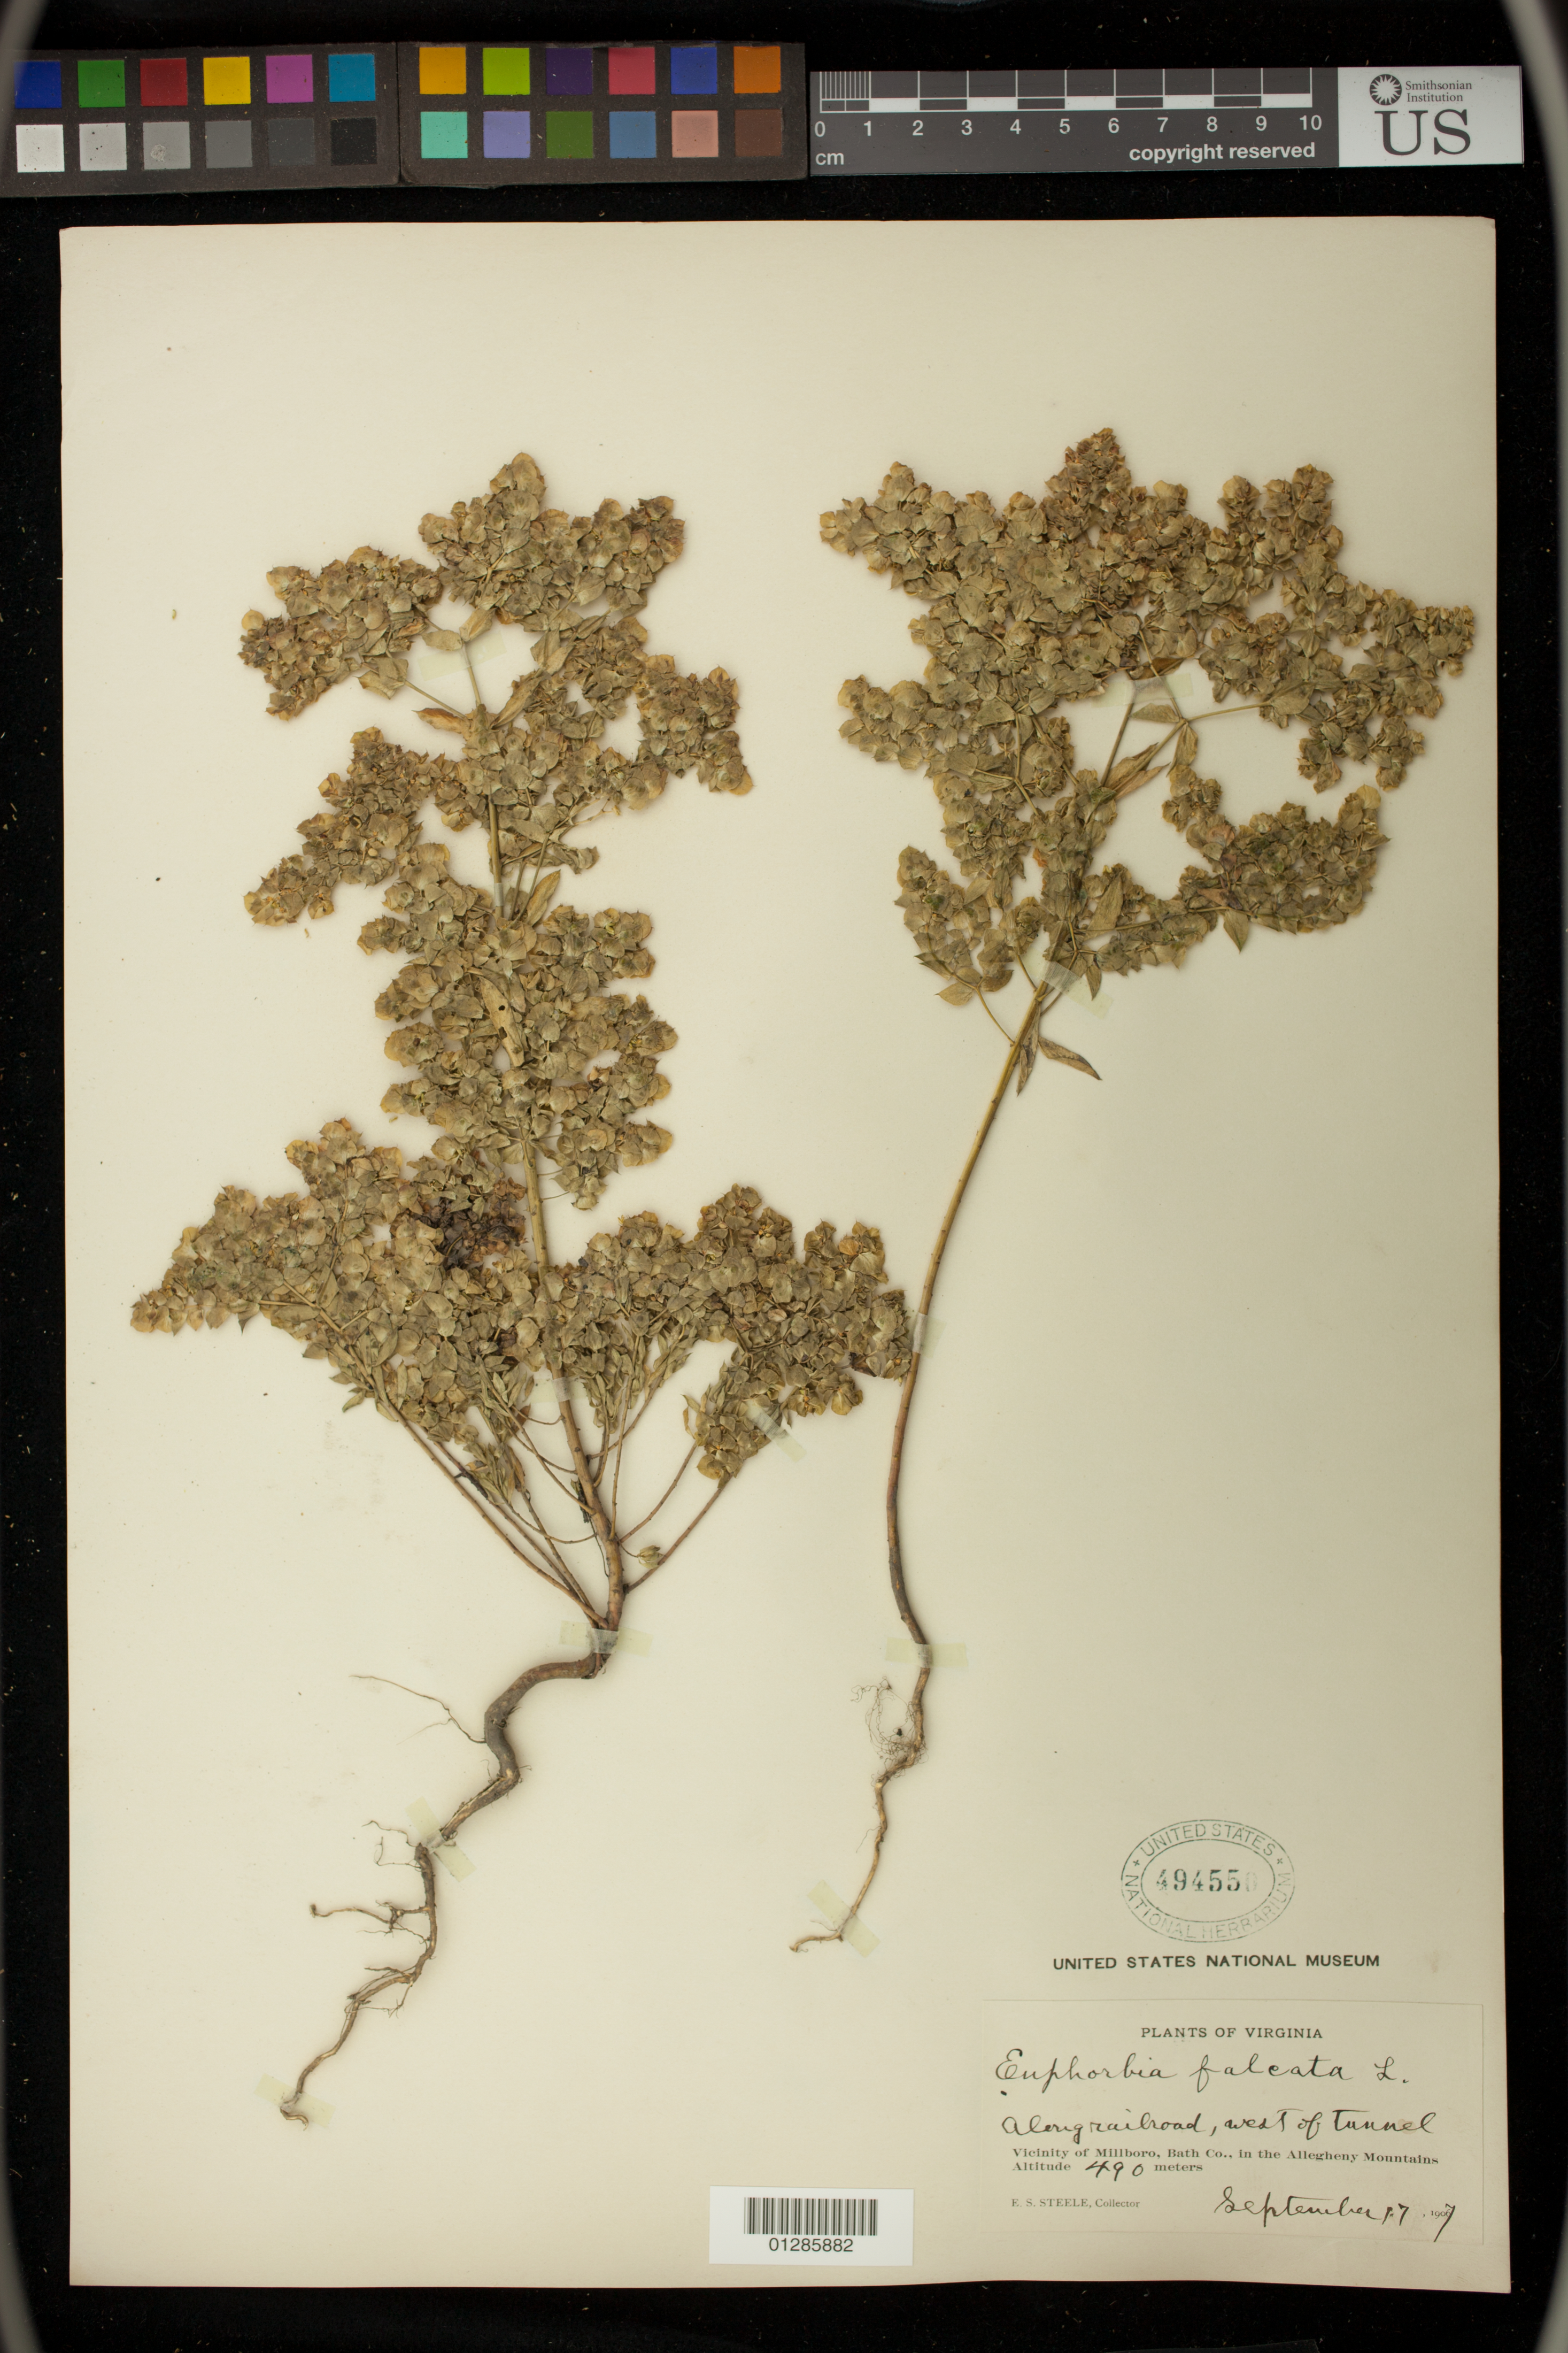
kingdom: Plantae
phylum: Tracheophyta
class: Magnoliopsida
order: Malpighiales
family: Euphorbiaceae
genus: Euphorbia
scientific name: Euphorbia falcata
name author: L.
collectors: E. Steele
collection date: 1907-09-17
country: United States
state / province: Virginia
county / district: Bath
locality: Vicinity of Millboro, in the Allegheny Mountains. Near railroad bed, west of tunnel.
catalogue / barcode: US 494550